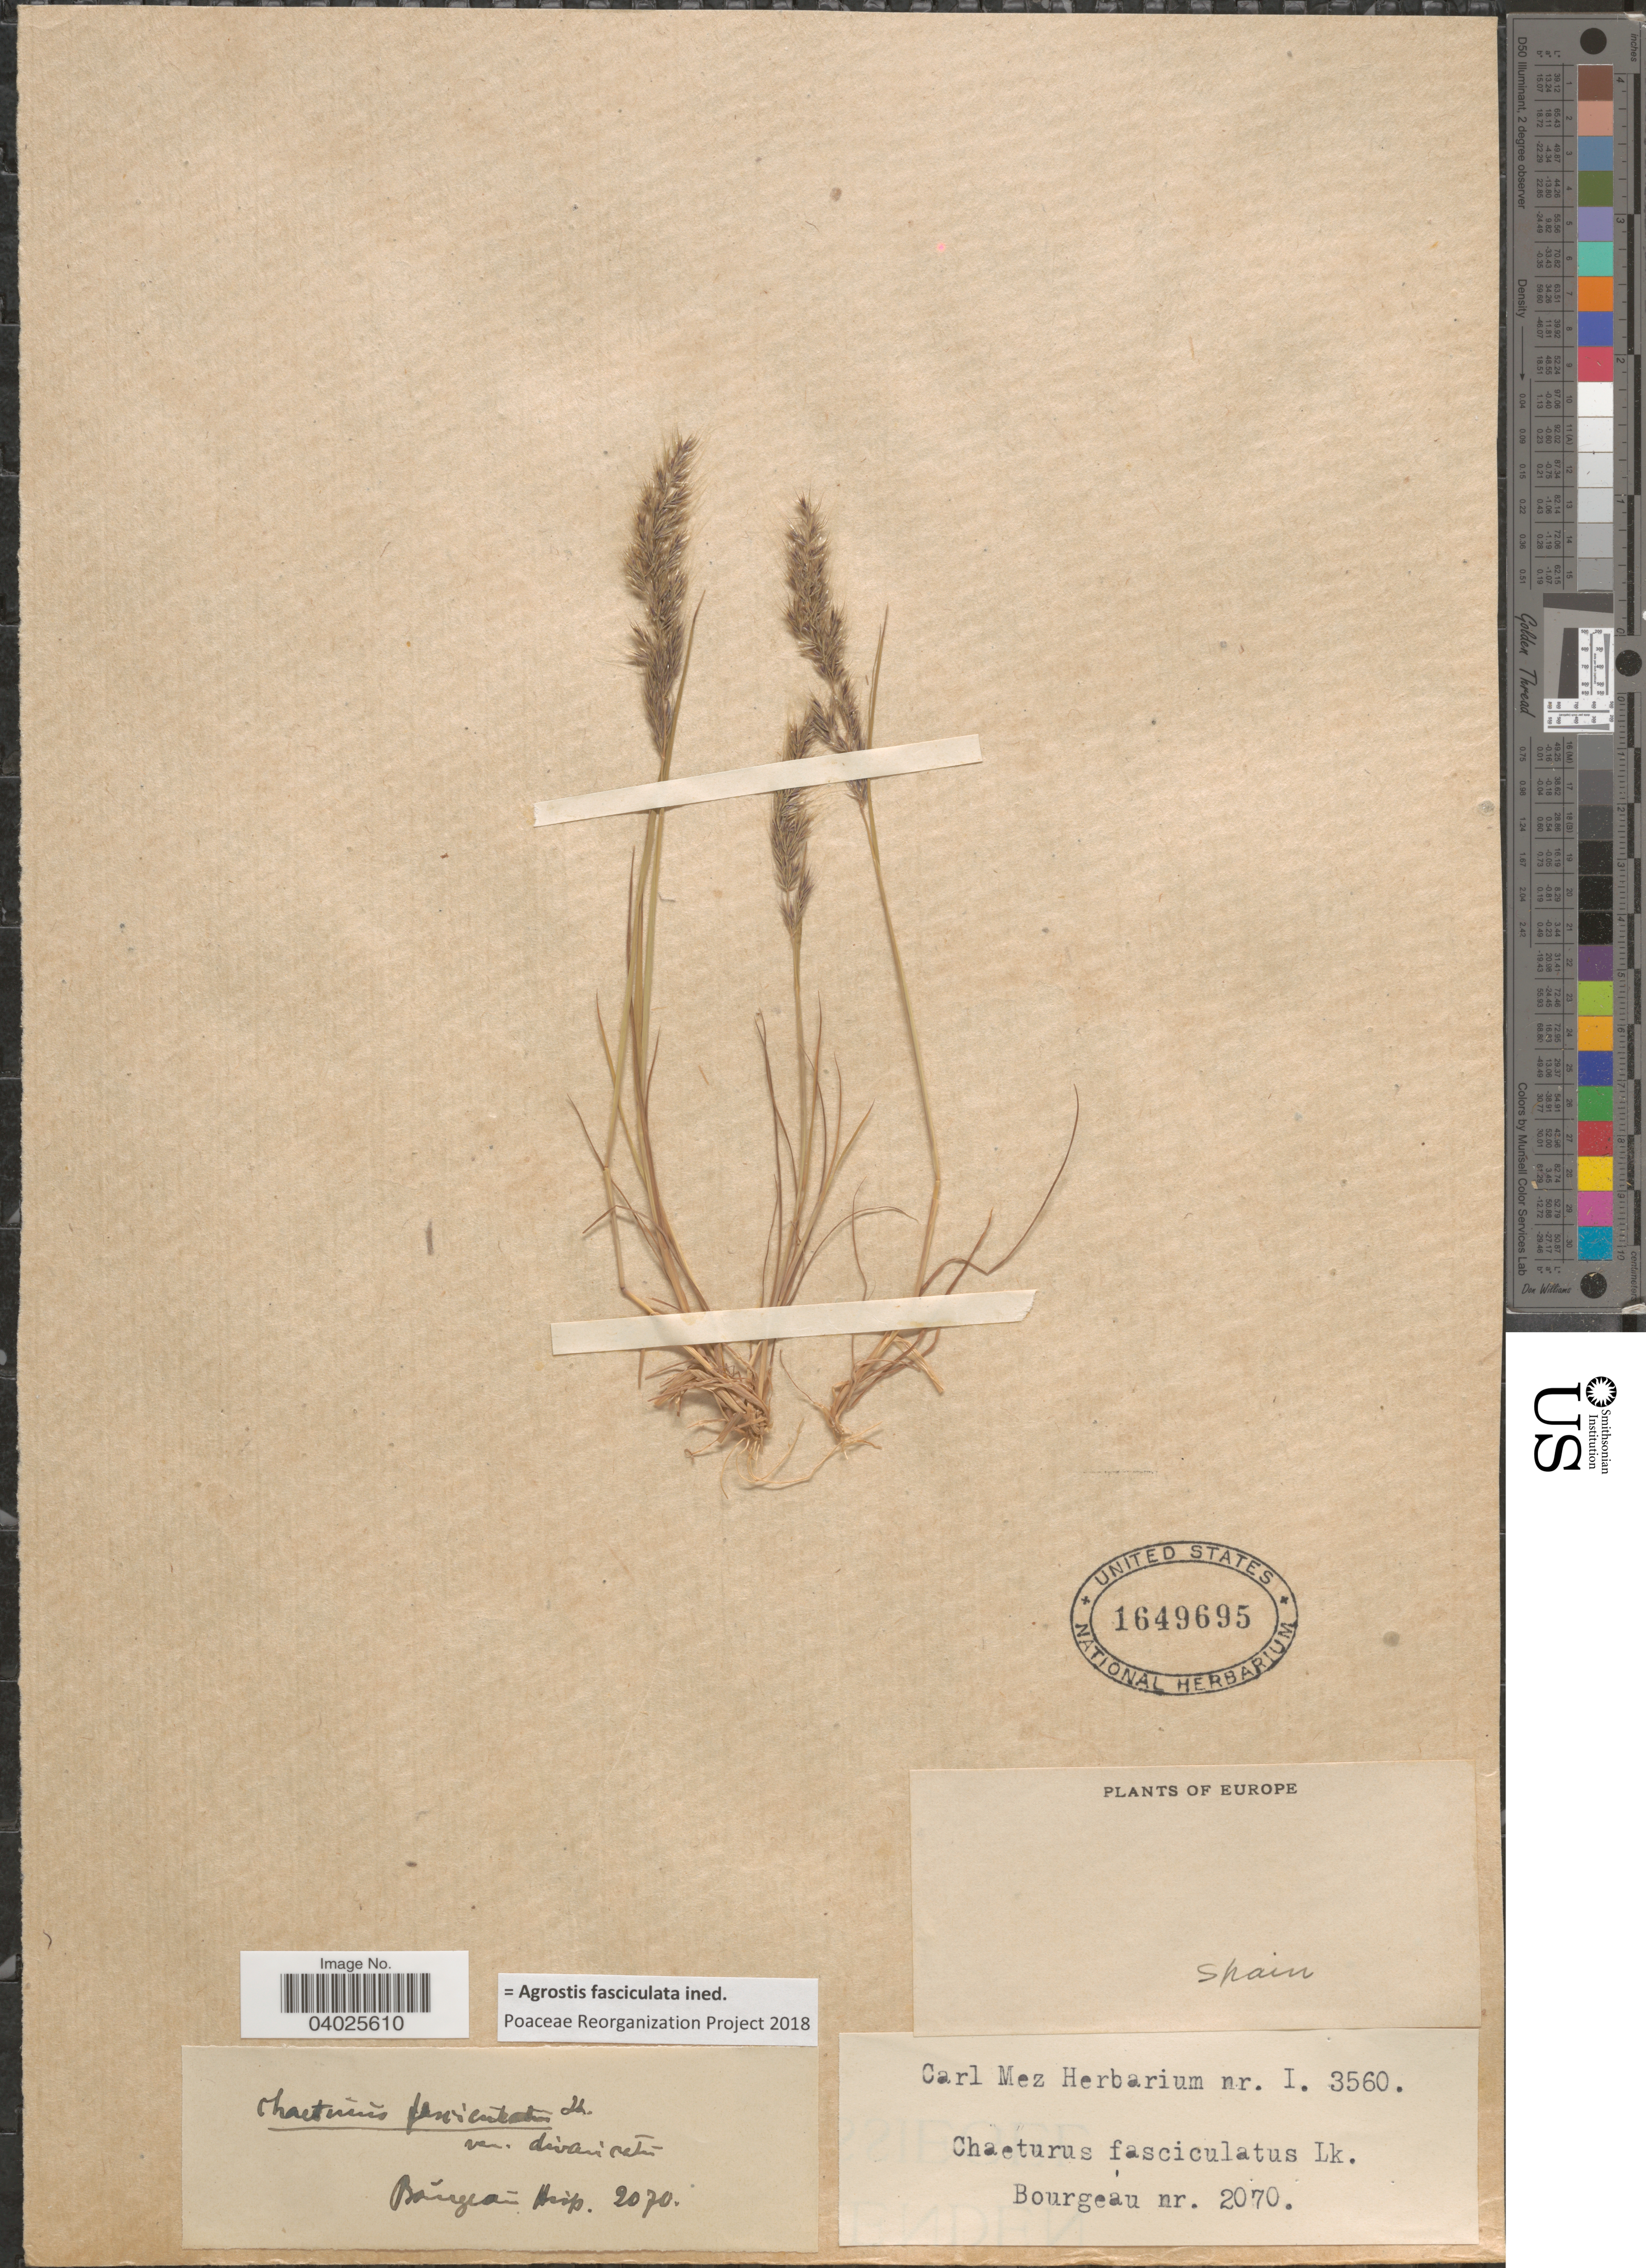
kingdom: Plantae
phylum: Tracheophyta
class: Liliopsida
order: Poales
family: Poaceae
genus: Agrostis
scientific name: Agrostis fasciculata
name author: Roem. & Schult.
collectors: -. Bourgeau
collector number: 2070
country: Spain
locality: Europe.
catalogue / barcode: US 1649695